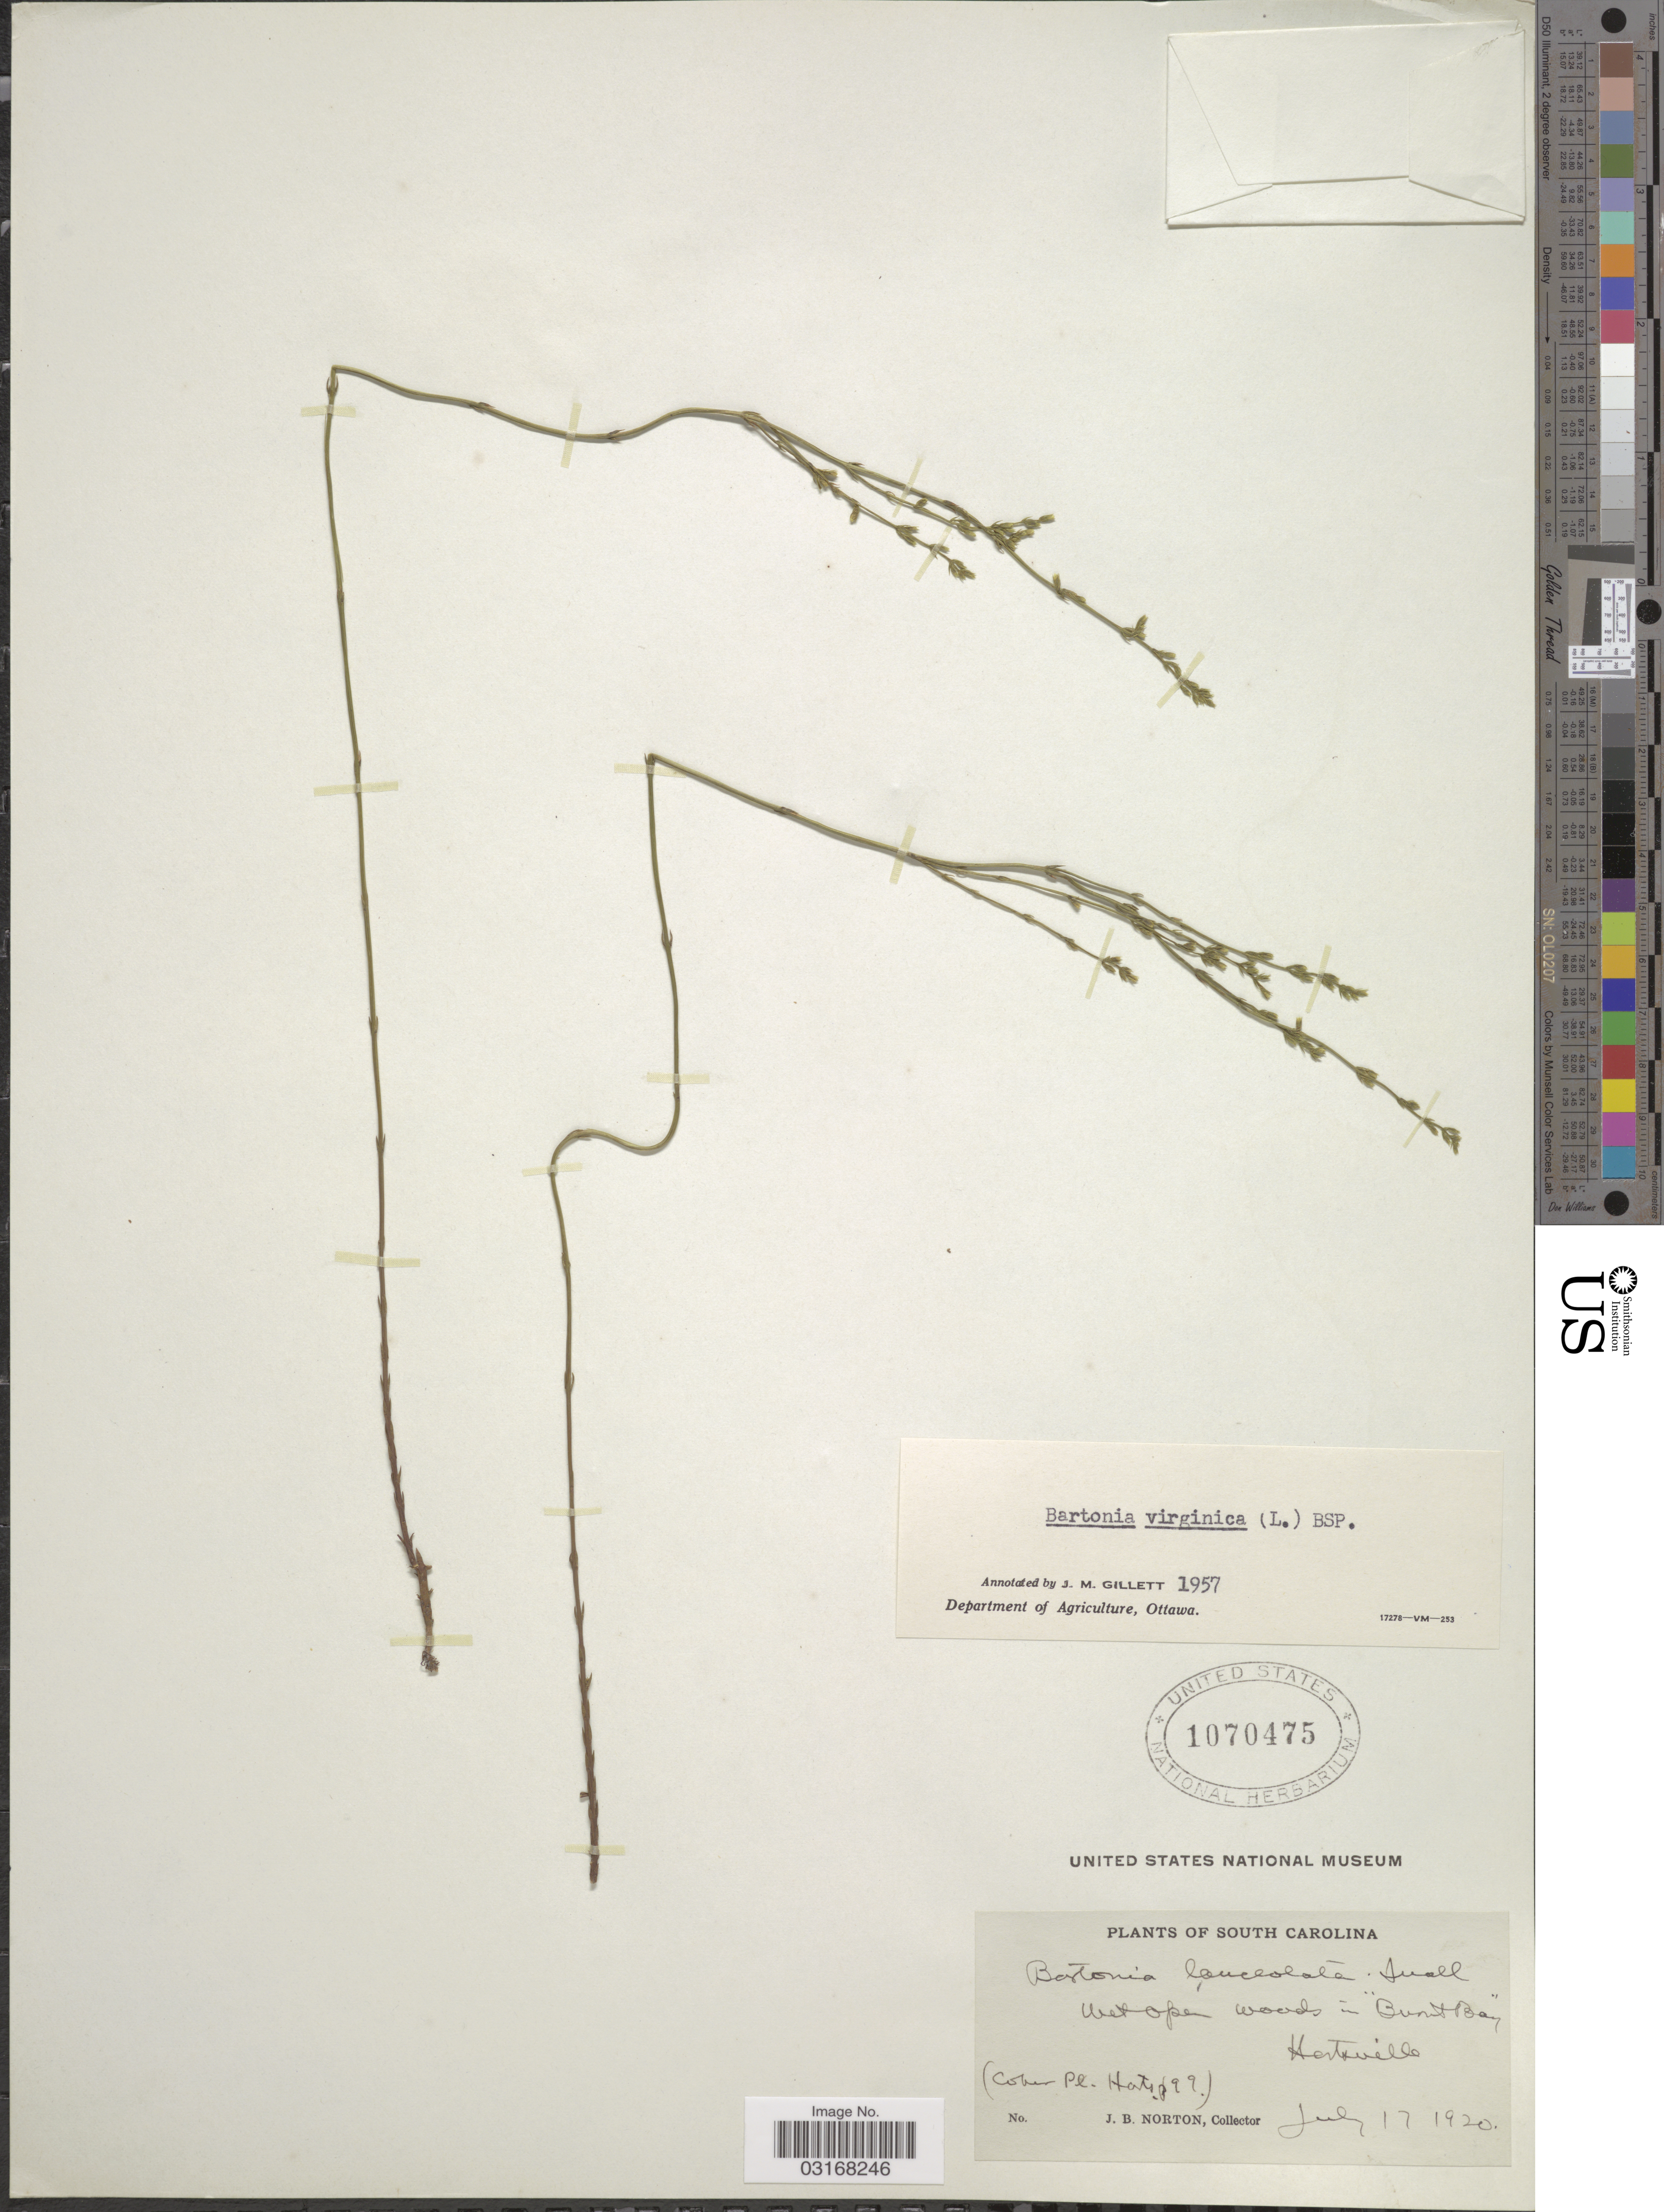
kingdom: Plantae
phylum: Tracheophyta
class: Magnoliopsida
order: Gentianales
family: Gentianaceae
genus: Bartonia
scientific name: Bartonia virginica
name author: (L.) Britton, Stearns & Poggenb.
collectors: J. B. Norton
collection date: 1920-07-17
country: United States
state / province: South Carolina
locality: Burnt Bay. Hartsville.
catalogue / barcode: US 1070475